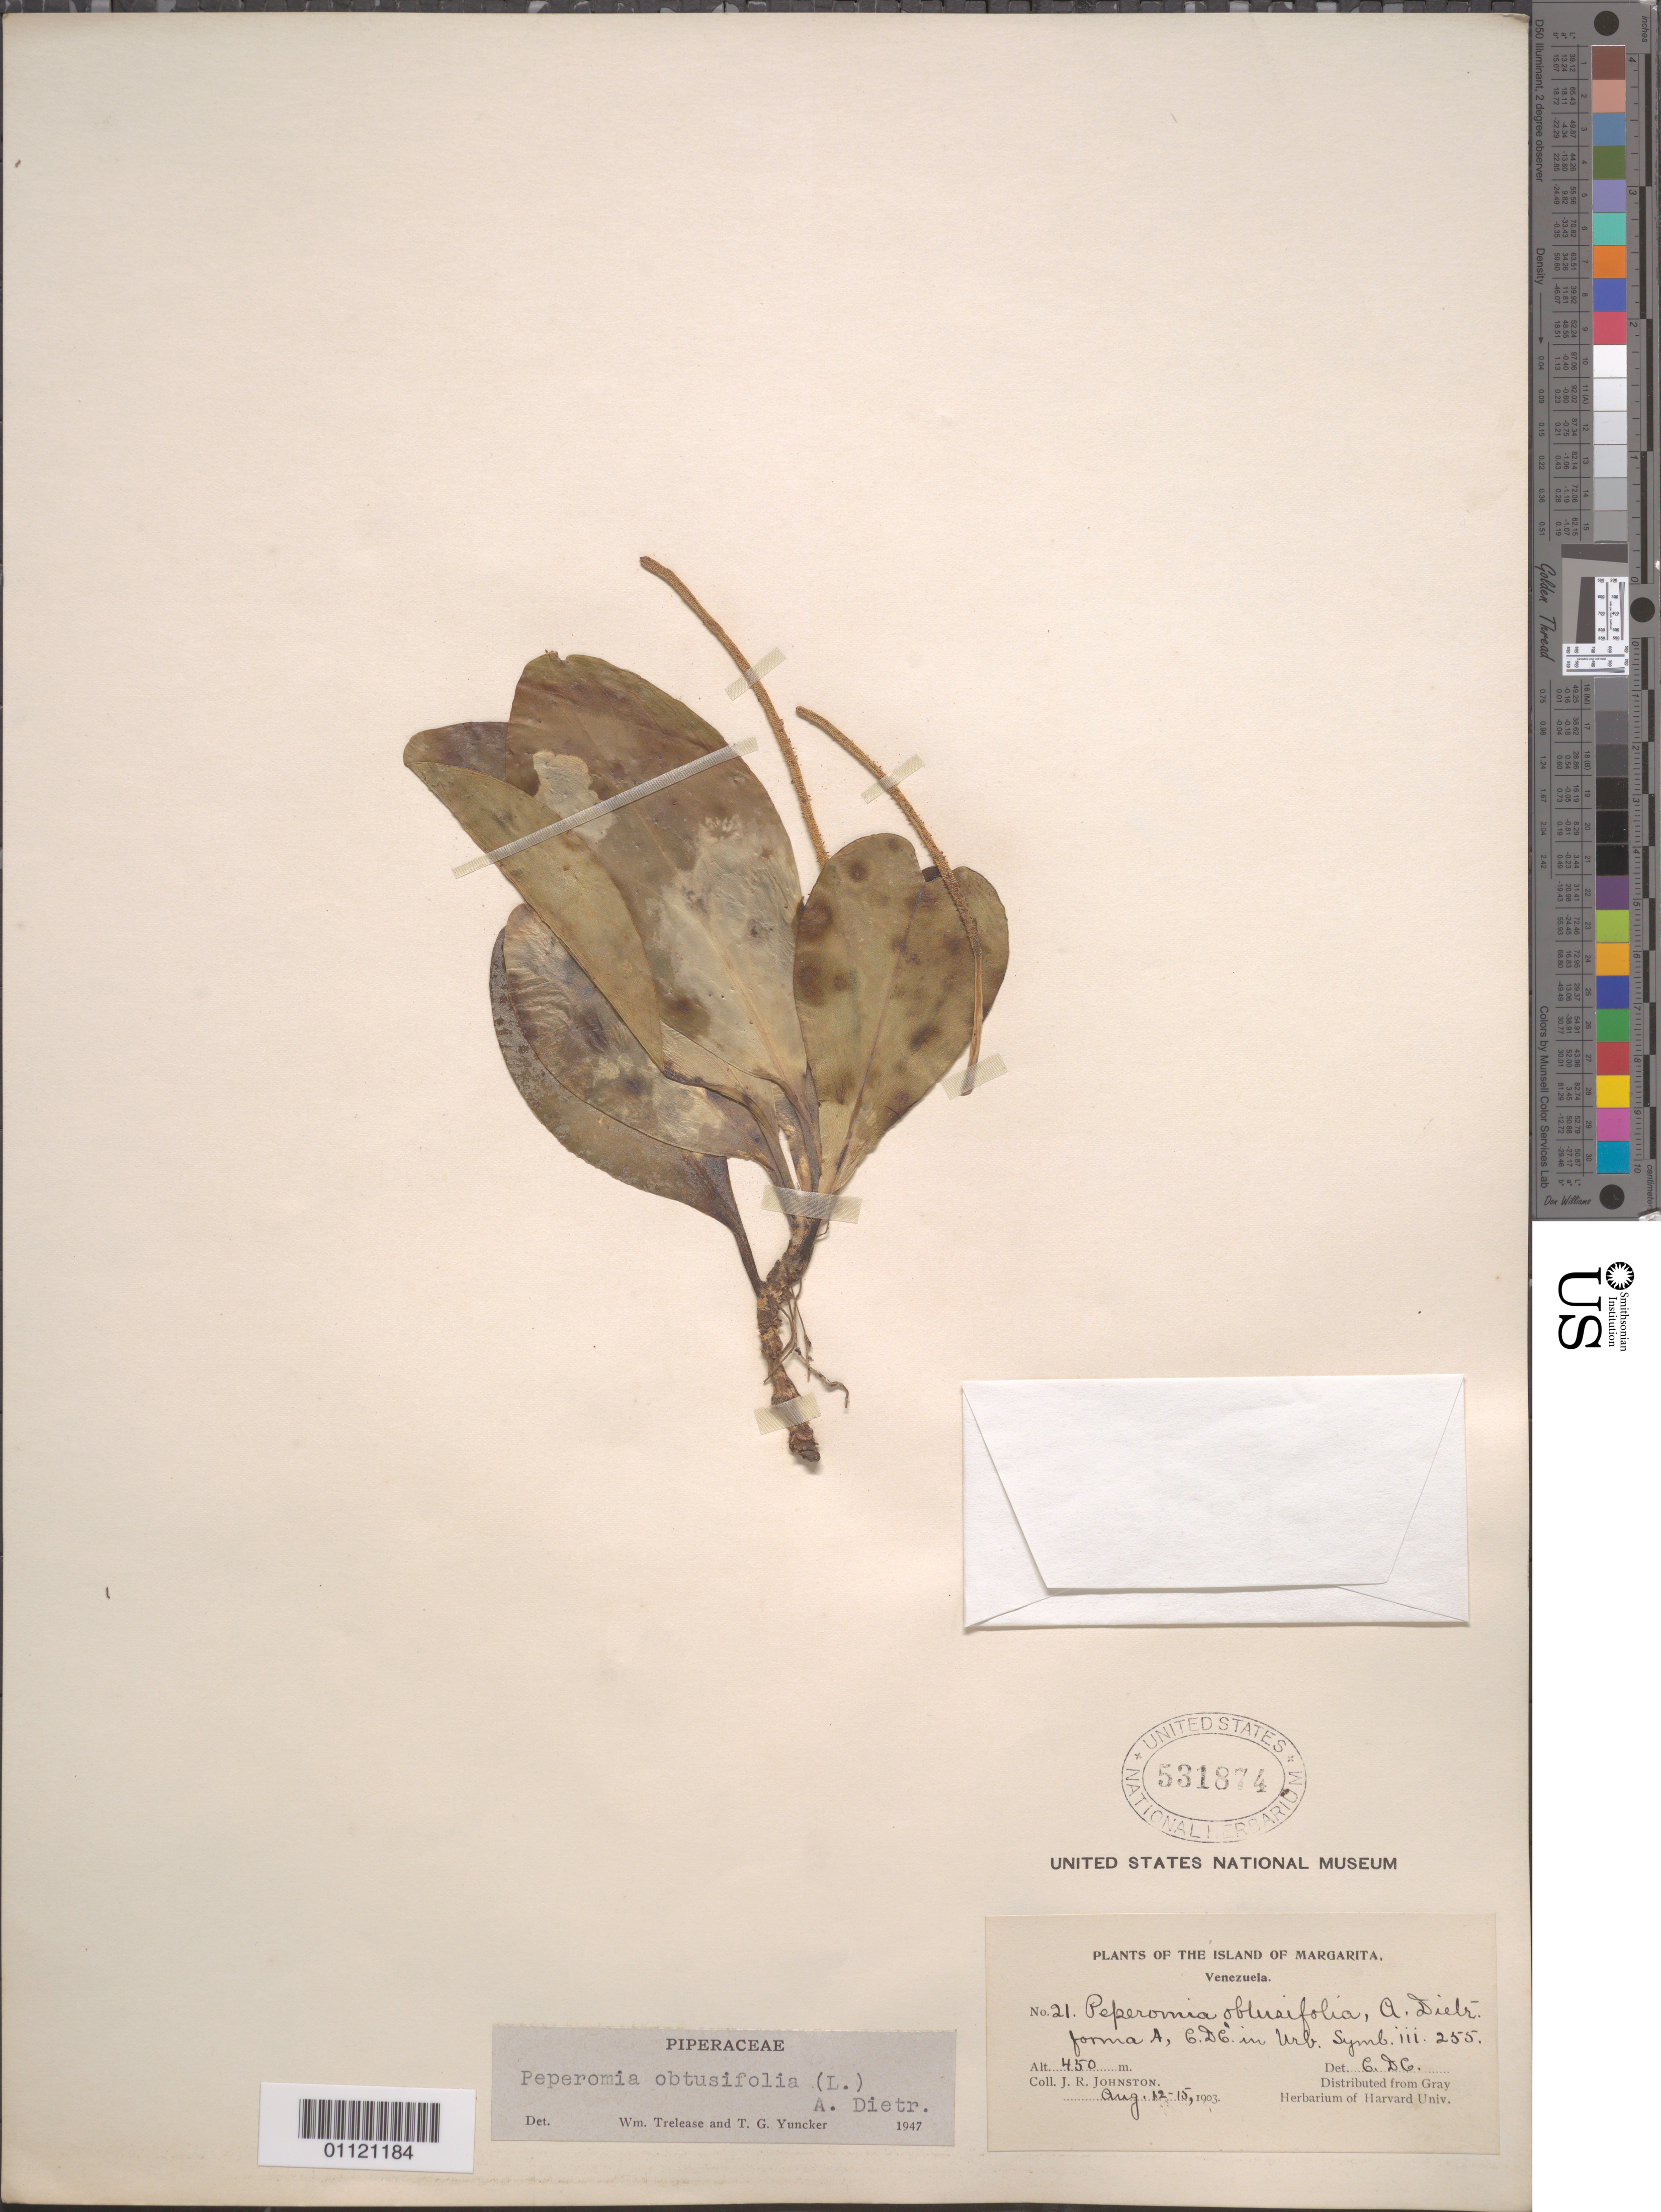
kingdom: Plantae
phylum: Tracheophyta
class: Magnoliopsida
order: Piperales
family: Piperaceae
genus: Peperomia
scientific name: Peperomia obtusifolia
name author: (L.) A. Dietr.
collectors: J. Johnston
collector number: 21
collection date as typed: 12 Aug 1903 to 15 Aug 1903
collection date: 1903-08-12/1903-08-15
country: Venezuela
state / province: Nueva Esparta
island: Margarita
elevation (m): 450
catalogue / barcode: US 531874